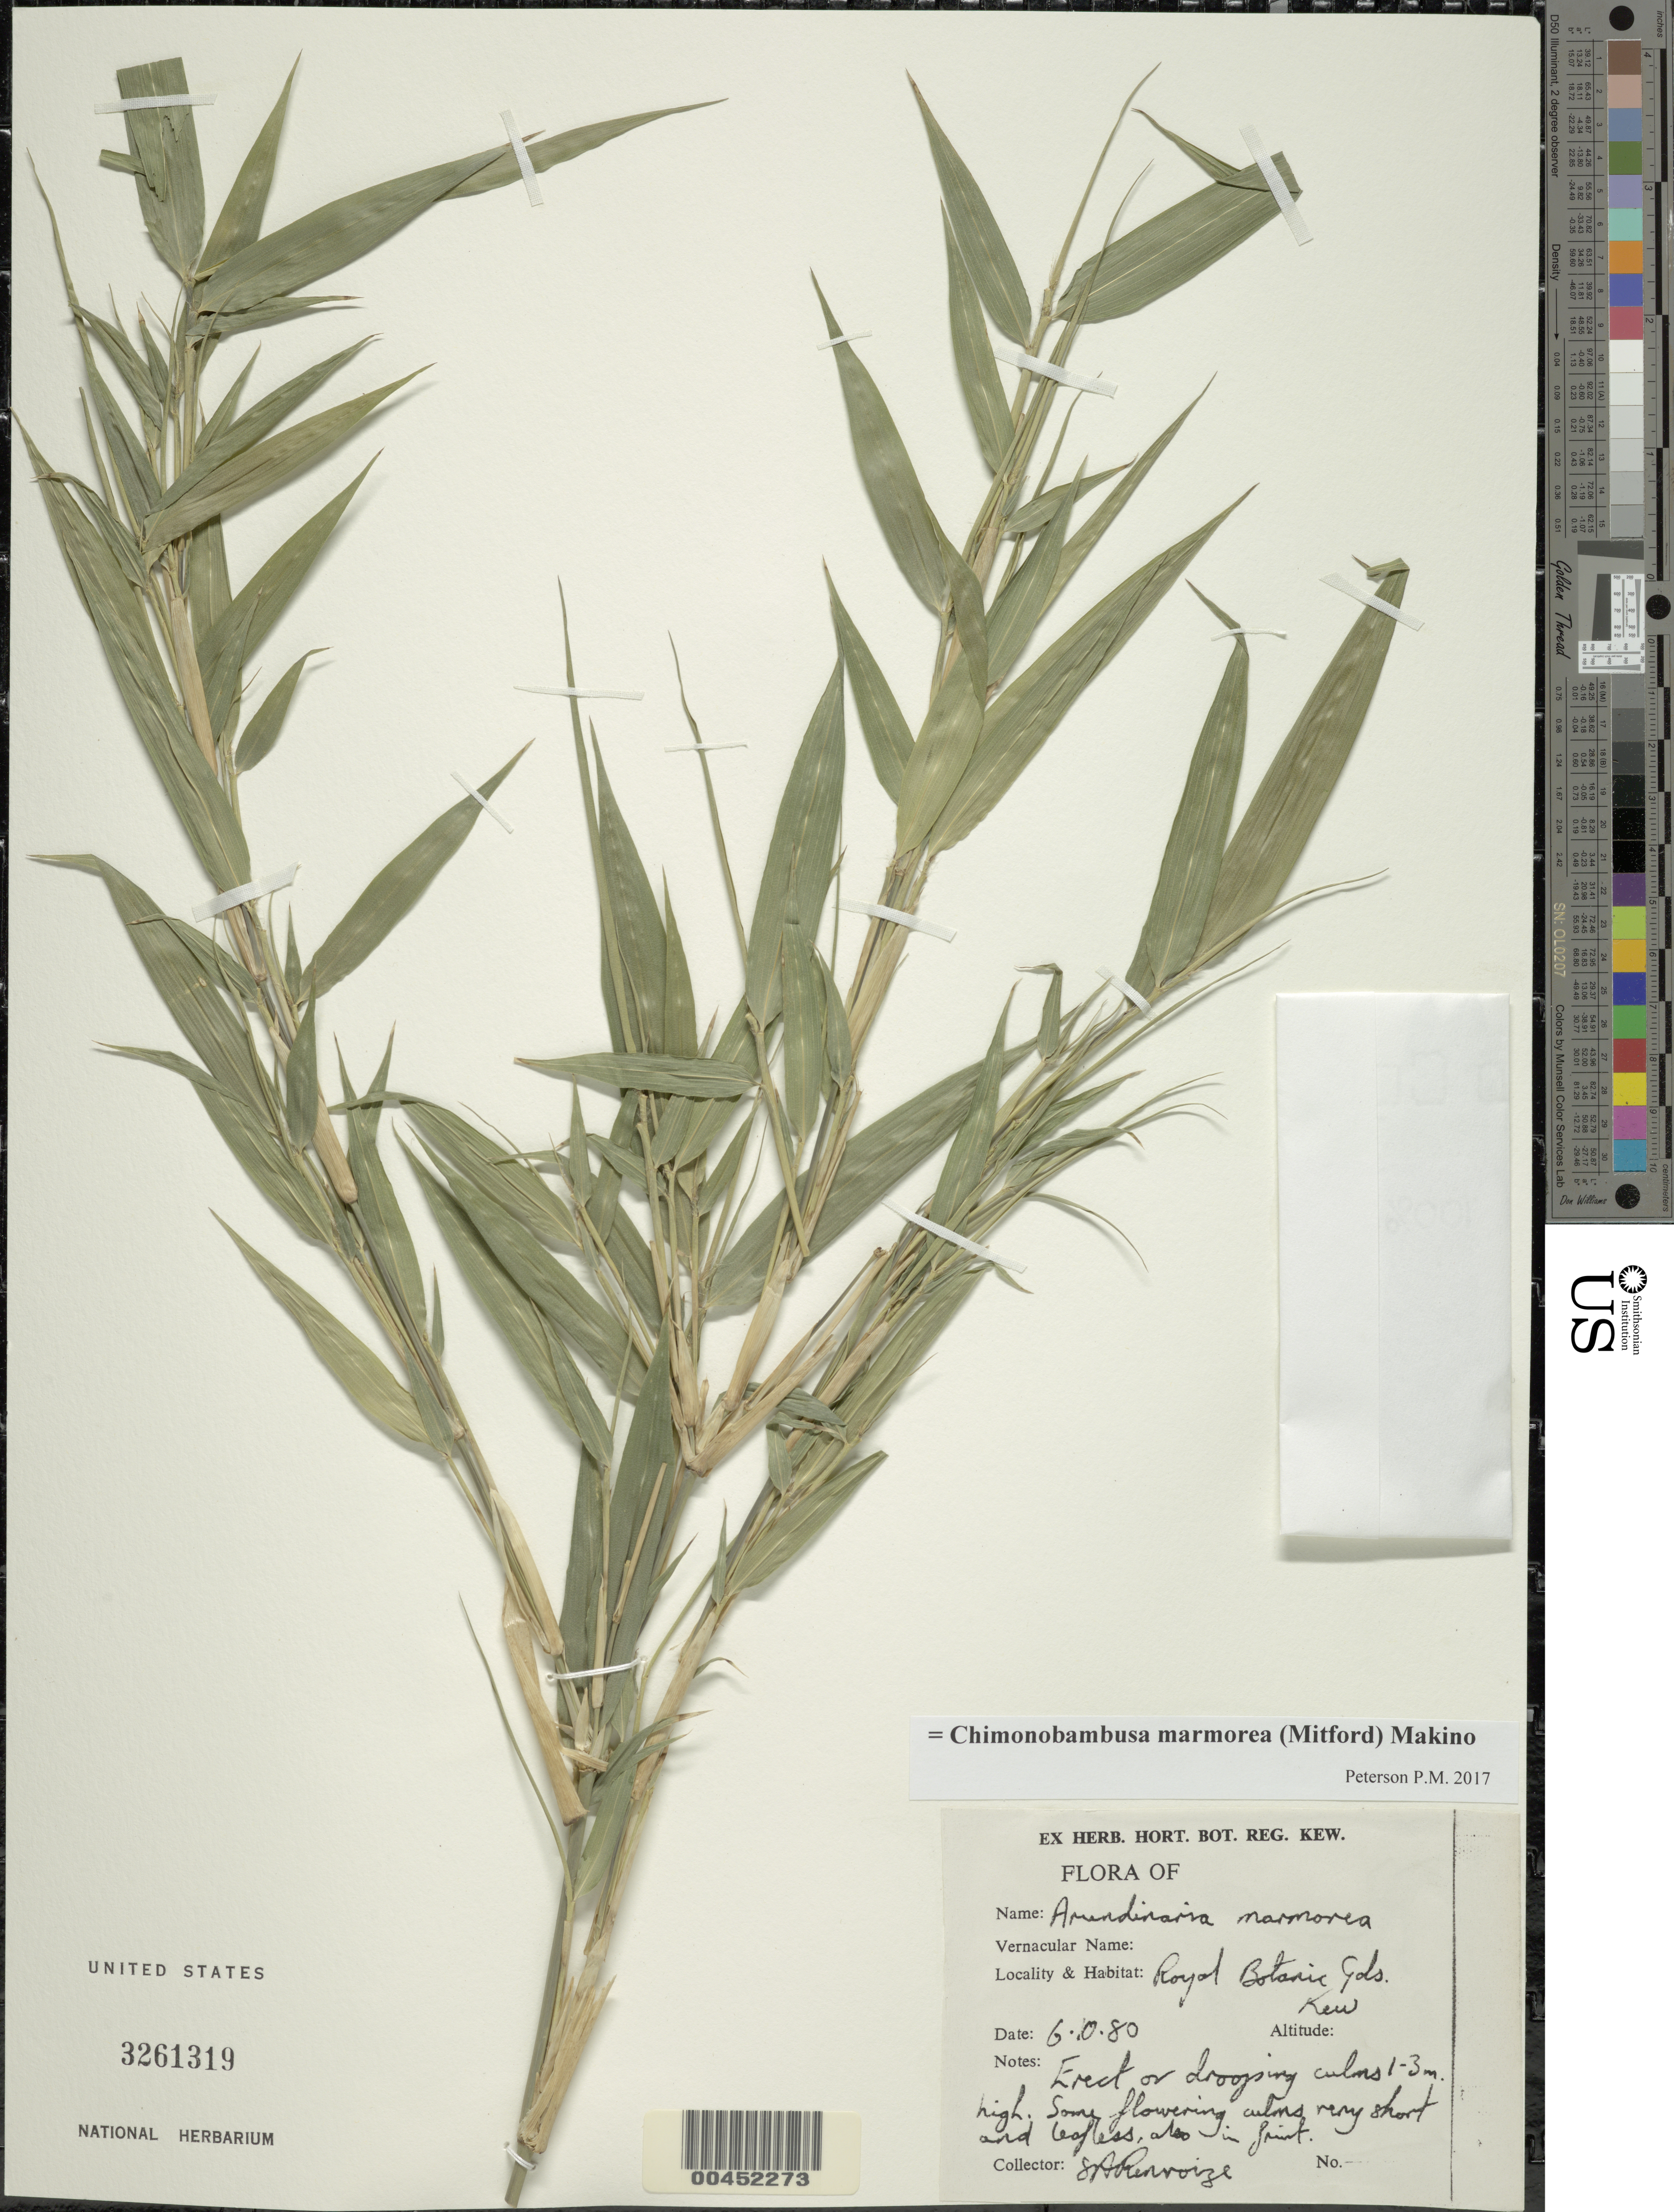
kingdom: Plantae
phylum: Tracheophyta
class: Liliopsida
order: Poales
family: Poaceae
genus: Chimonobambusa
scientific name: Chimonobambusa marmorea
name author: Makino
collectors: S. A. Renvoize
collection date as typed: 06 Oct 1980 or 10 Jun 1980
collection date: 1980-06-10 or 1980-10-06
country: United Kingdom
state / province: England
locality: Royal Botanic Gardens, Kew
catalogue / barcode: US 3261319